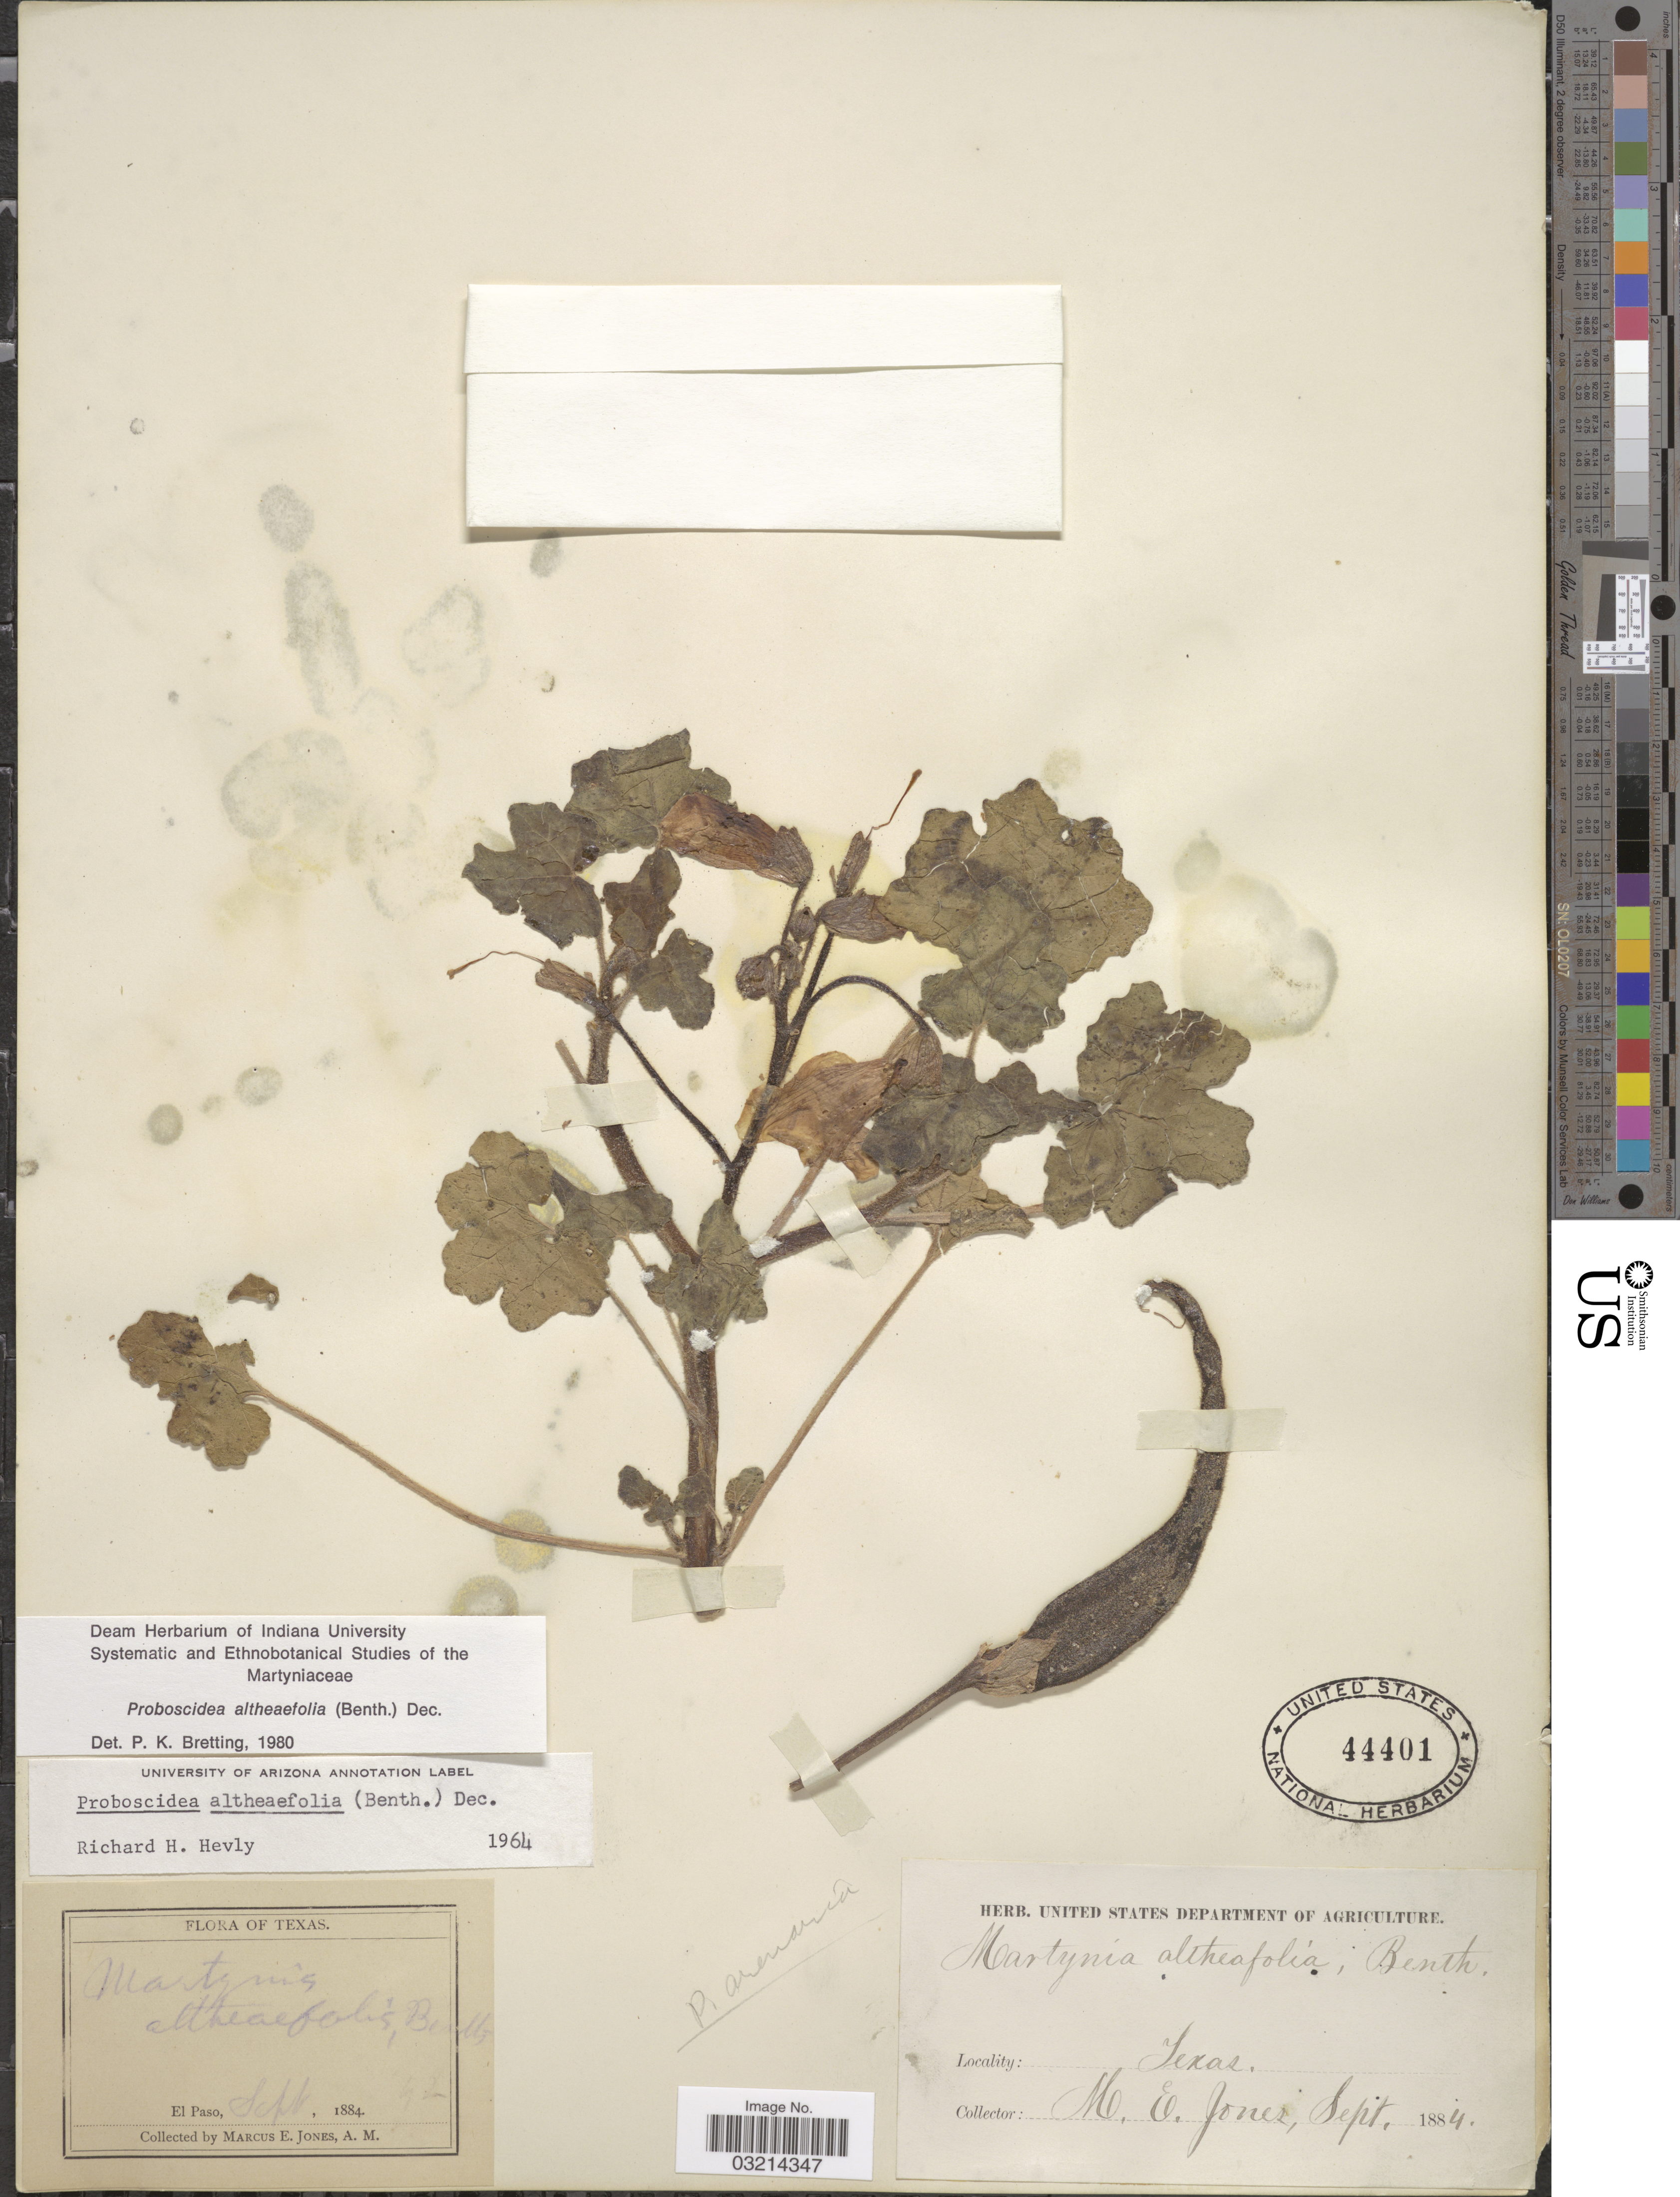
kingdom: Plantae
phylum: Tracheophyta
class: Magnoliopsida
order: Lamiales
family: Martyniaceae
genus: Proboscidea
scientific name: Proboscidea althaeifolia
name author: (Benth.) Decne.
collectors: M. E. Jones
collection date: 1884-09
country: United States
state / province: Texas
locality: El Paso.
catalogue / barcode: US 44401